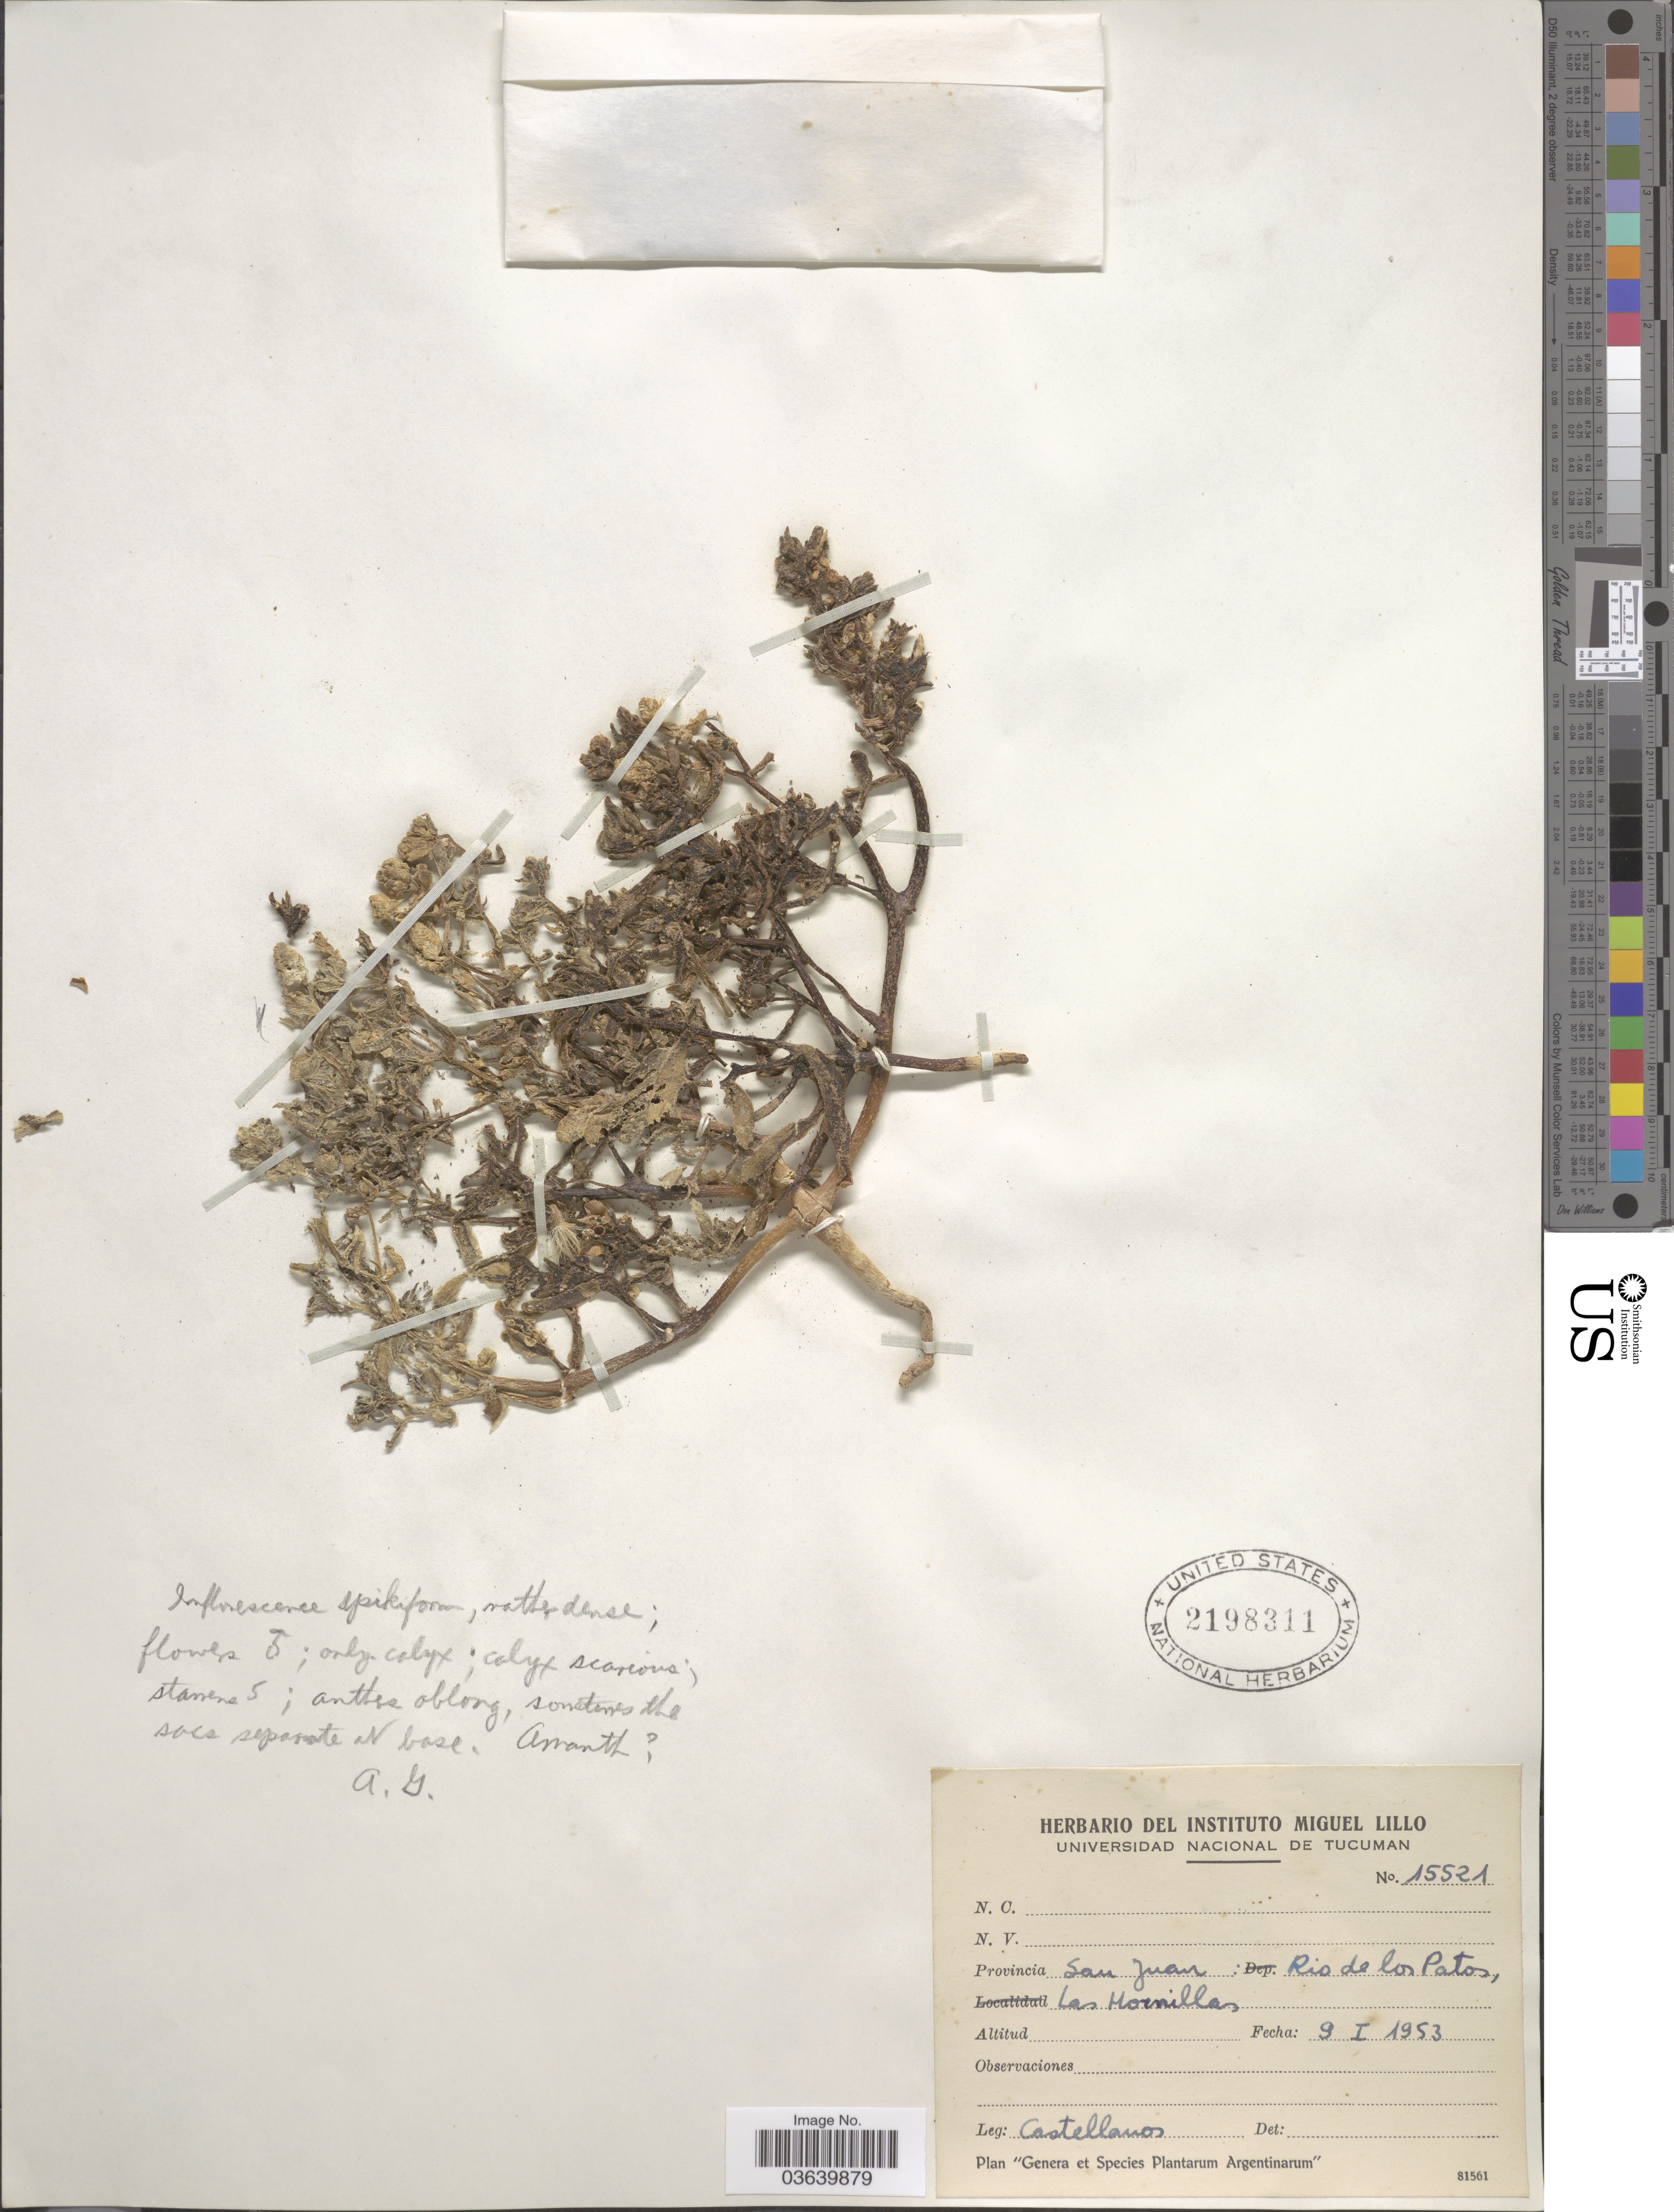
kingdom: Plantae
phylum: Tracheophyta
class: Magnoliopsida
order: Caryophyllales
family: Amaranthaceae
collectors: -- Castellanos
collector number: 15521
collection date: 1953-01-09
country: Argentina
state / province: San Juan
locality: Rio de los Patos, Las Hornillas.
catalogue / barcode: US 2198311